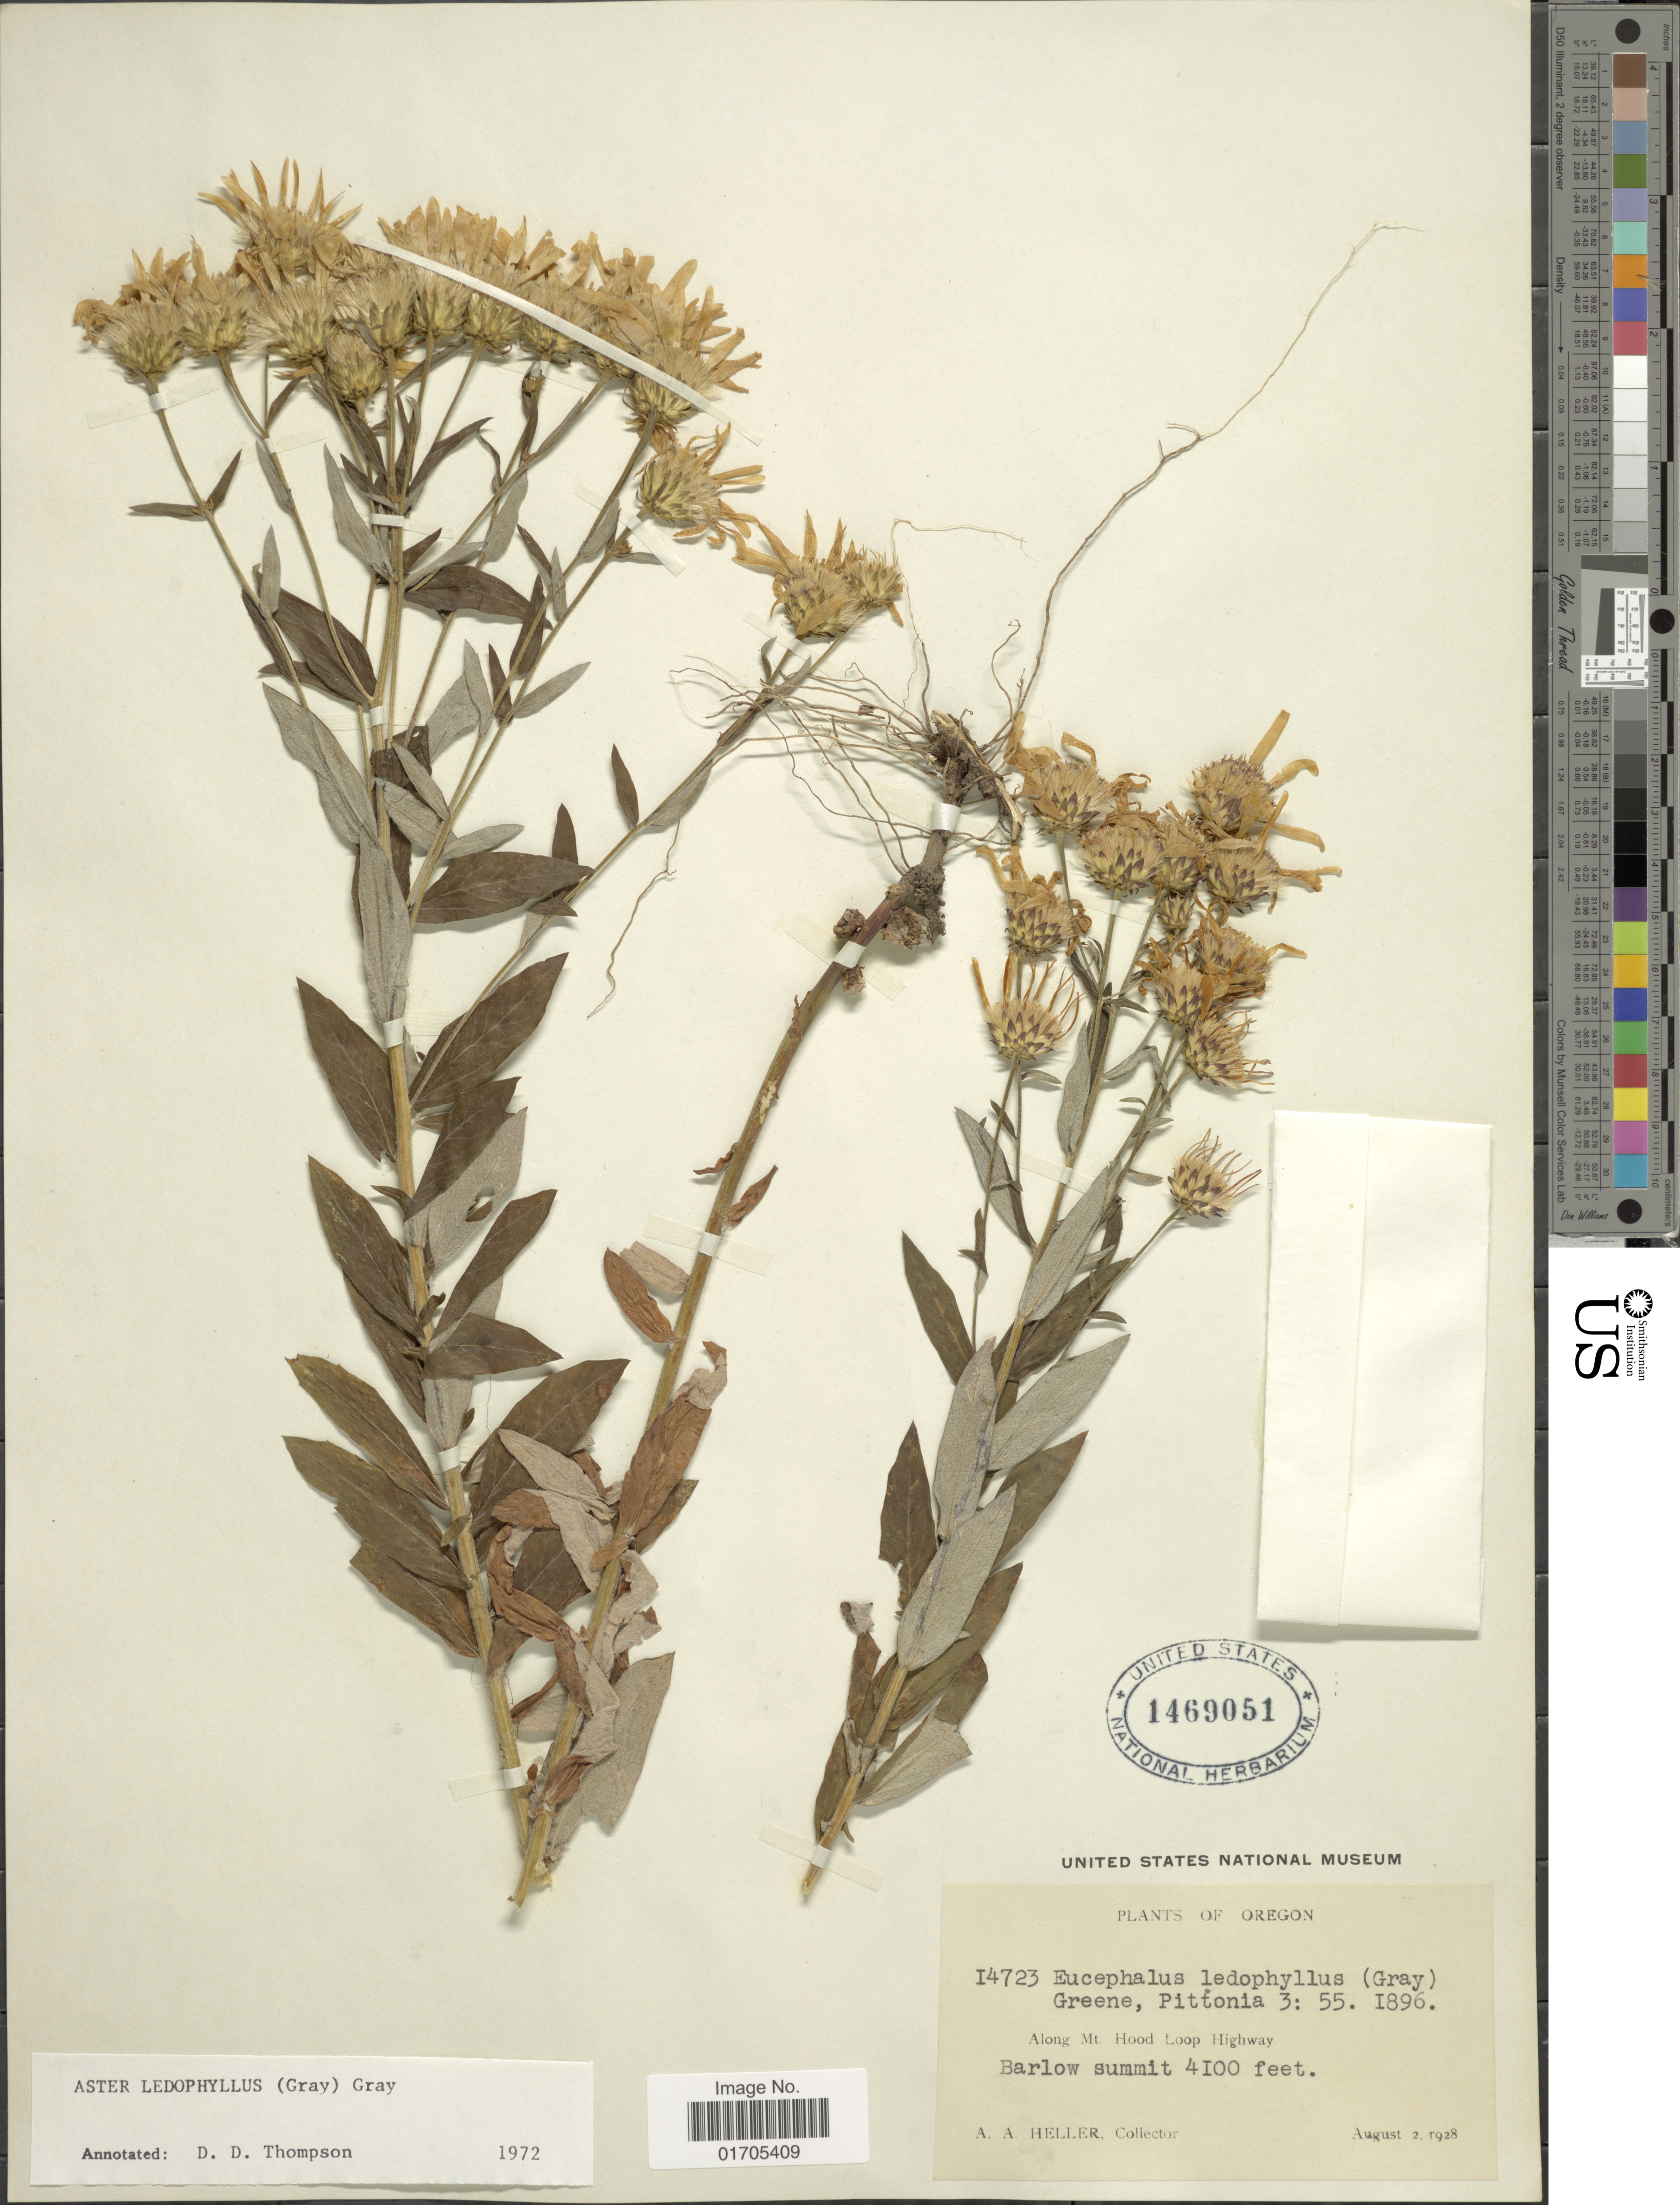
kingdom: Plantae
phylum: Tracheophyta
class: Magnoliopsida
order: Asterales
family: Asteraceae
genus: Eucephalus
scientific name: Eucephalus ledophyllus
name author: (A. Gray) Greene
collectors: A. A. Heller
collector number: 14723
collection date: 1928-08-02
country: United States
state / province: Oregon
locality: Oregon. Along Mt. Hood Loop Highway. Barlow summit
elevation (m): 1250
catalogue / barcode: US 1469051